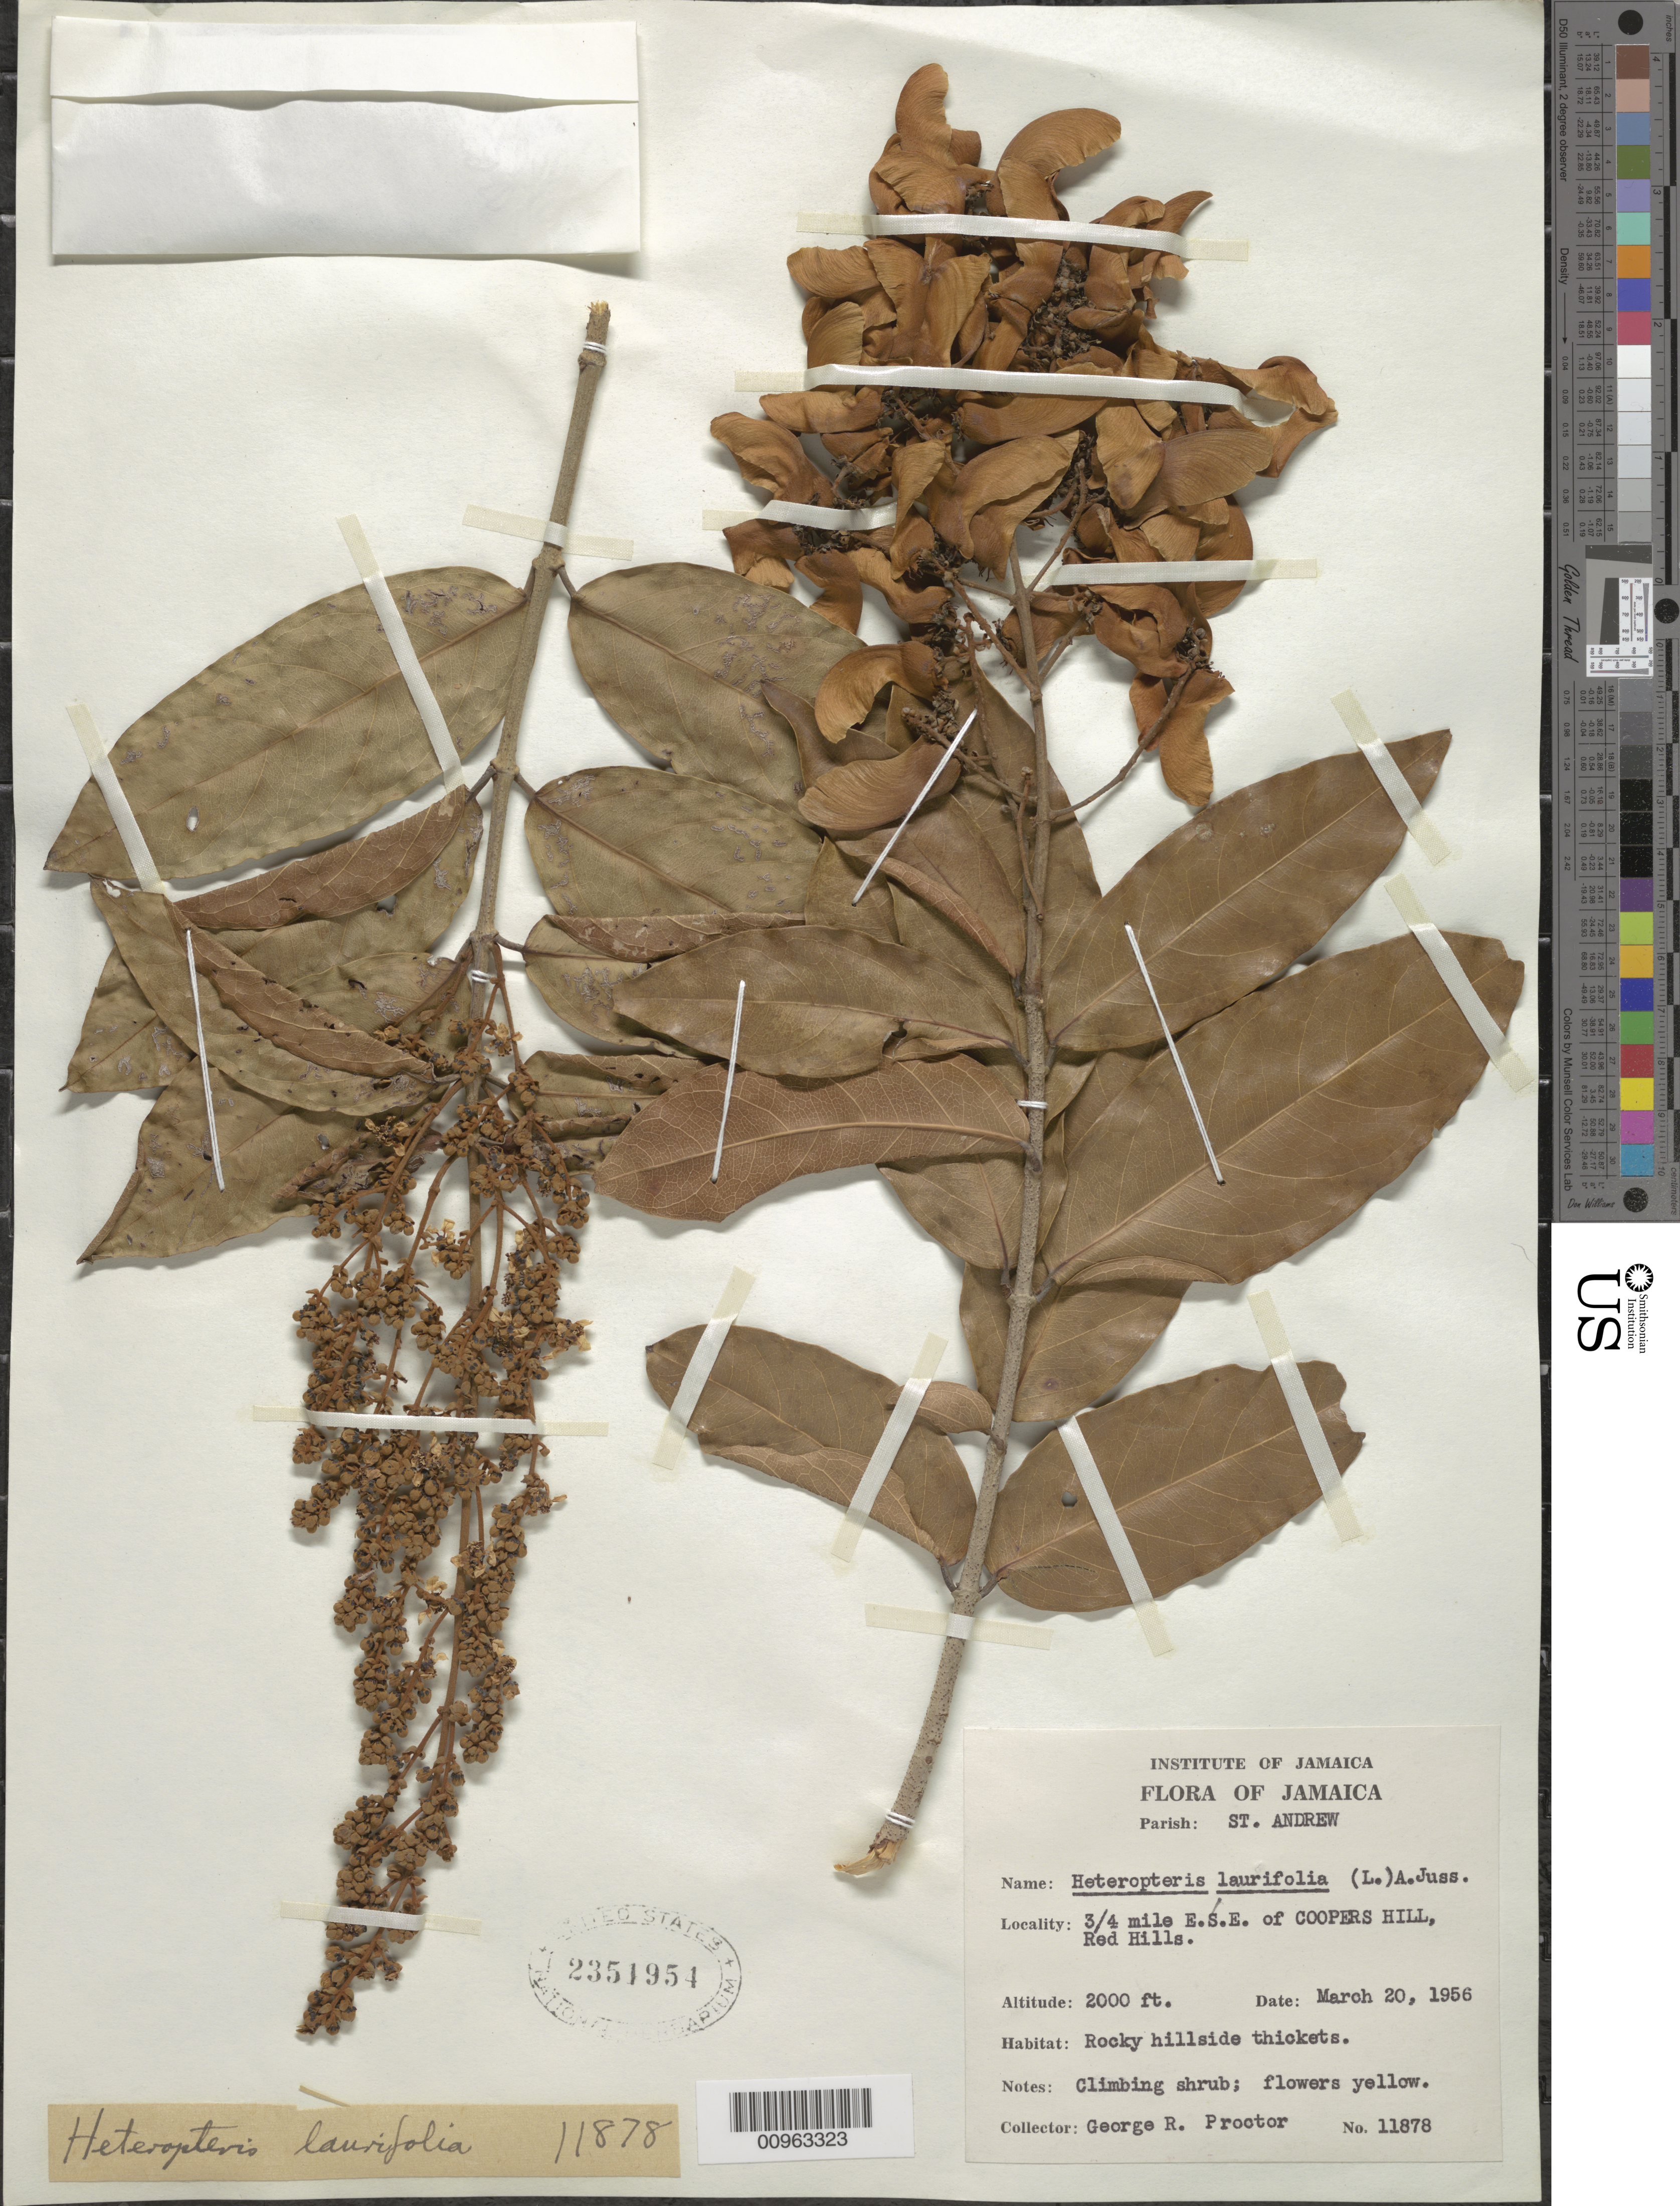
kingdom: Plantae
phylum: Tracheophyta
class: Magnoliopsida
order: Malpighiales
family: Malpighiaceae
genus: Heteropterys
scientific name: Heteropterys laurifolia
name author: (L.) A. Juss.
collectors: G. R. Proctor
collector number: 11878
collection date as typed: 20 Mar 1956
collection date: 1956-03-20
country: Jamaica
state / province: Saint Andrew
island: Jamaica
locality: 3/4 mile ESE of Coopers Hill, Red Hills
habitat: Rocky hillside thickets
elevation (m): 610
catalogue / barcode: US 2351954